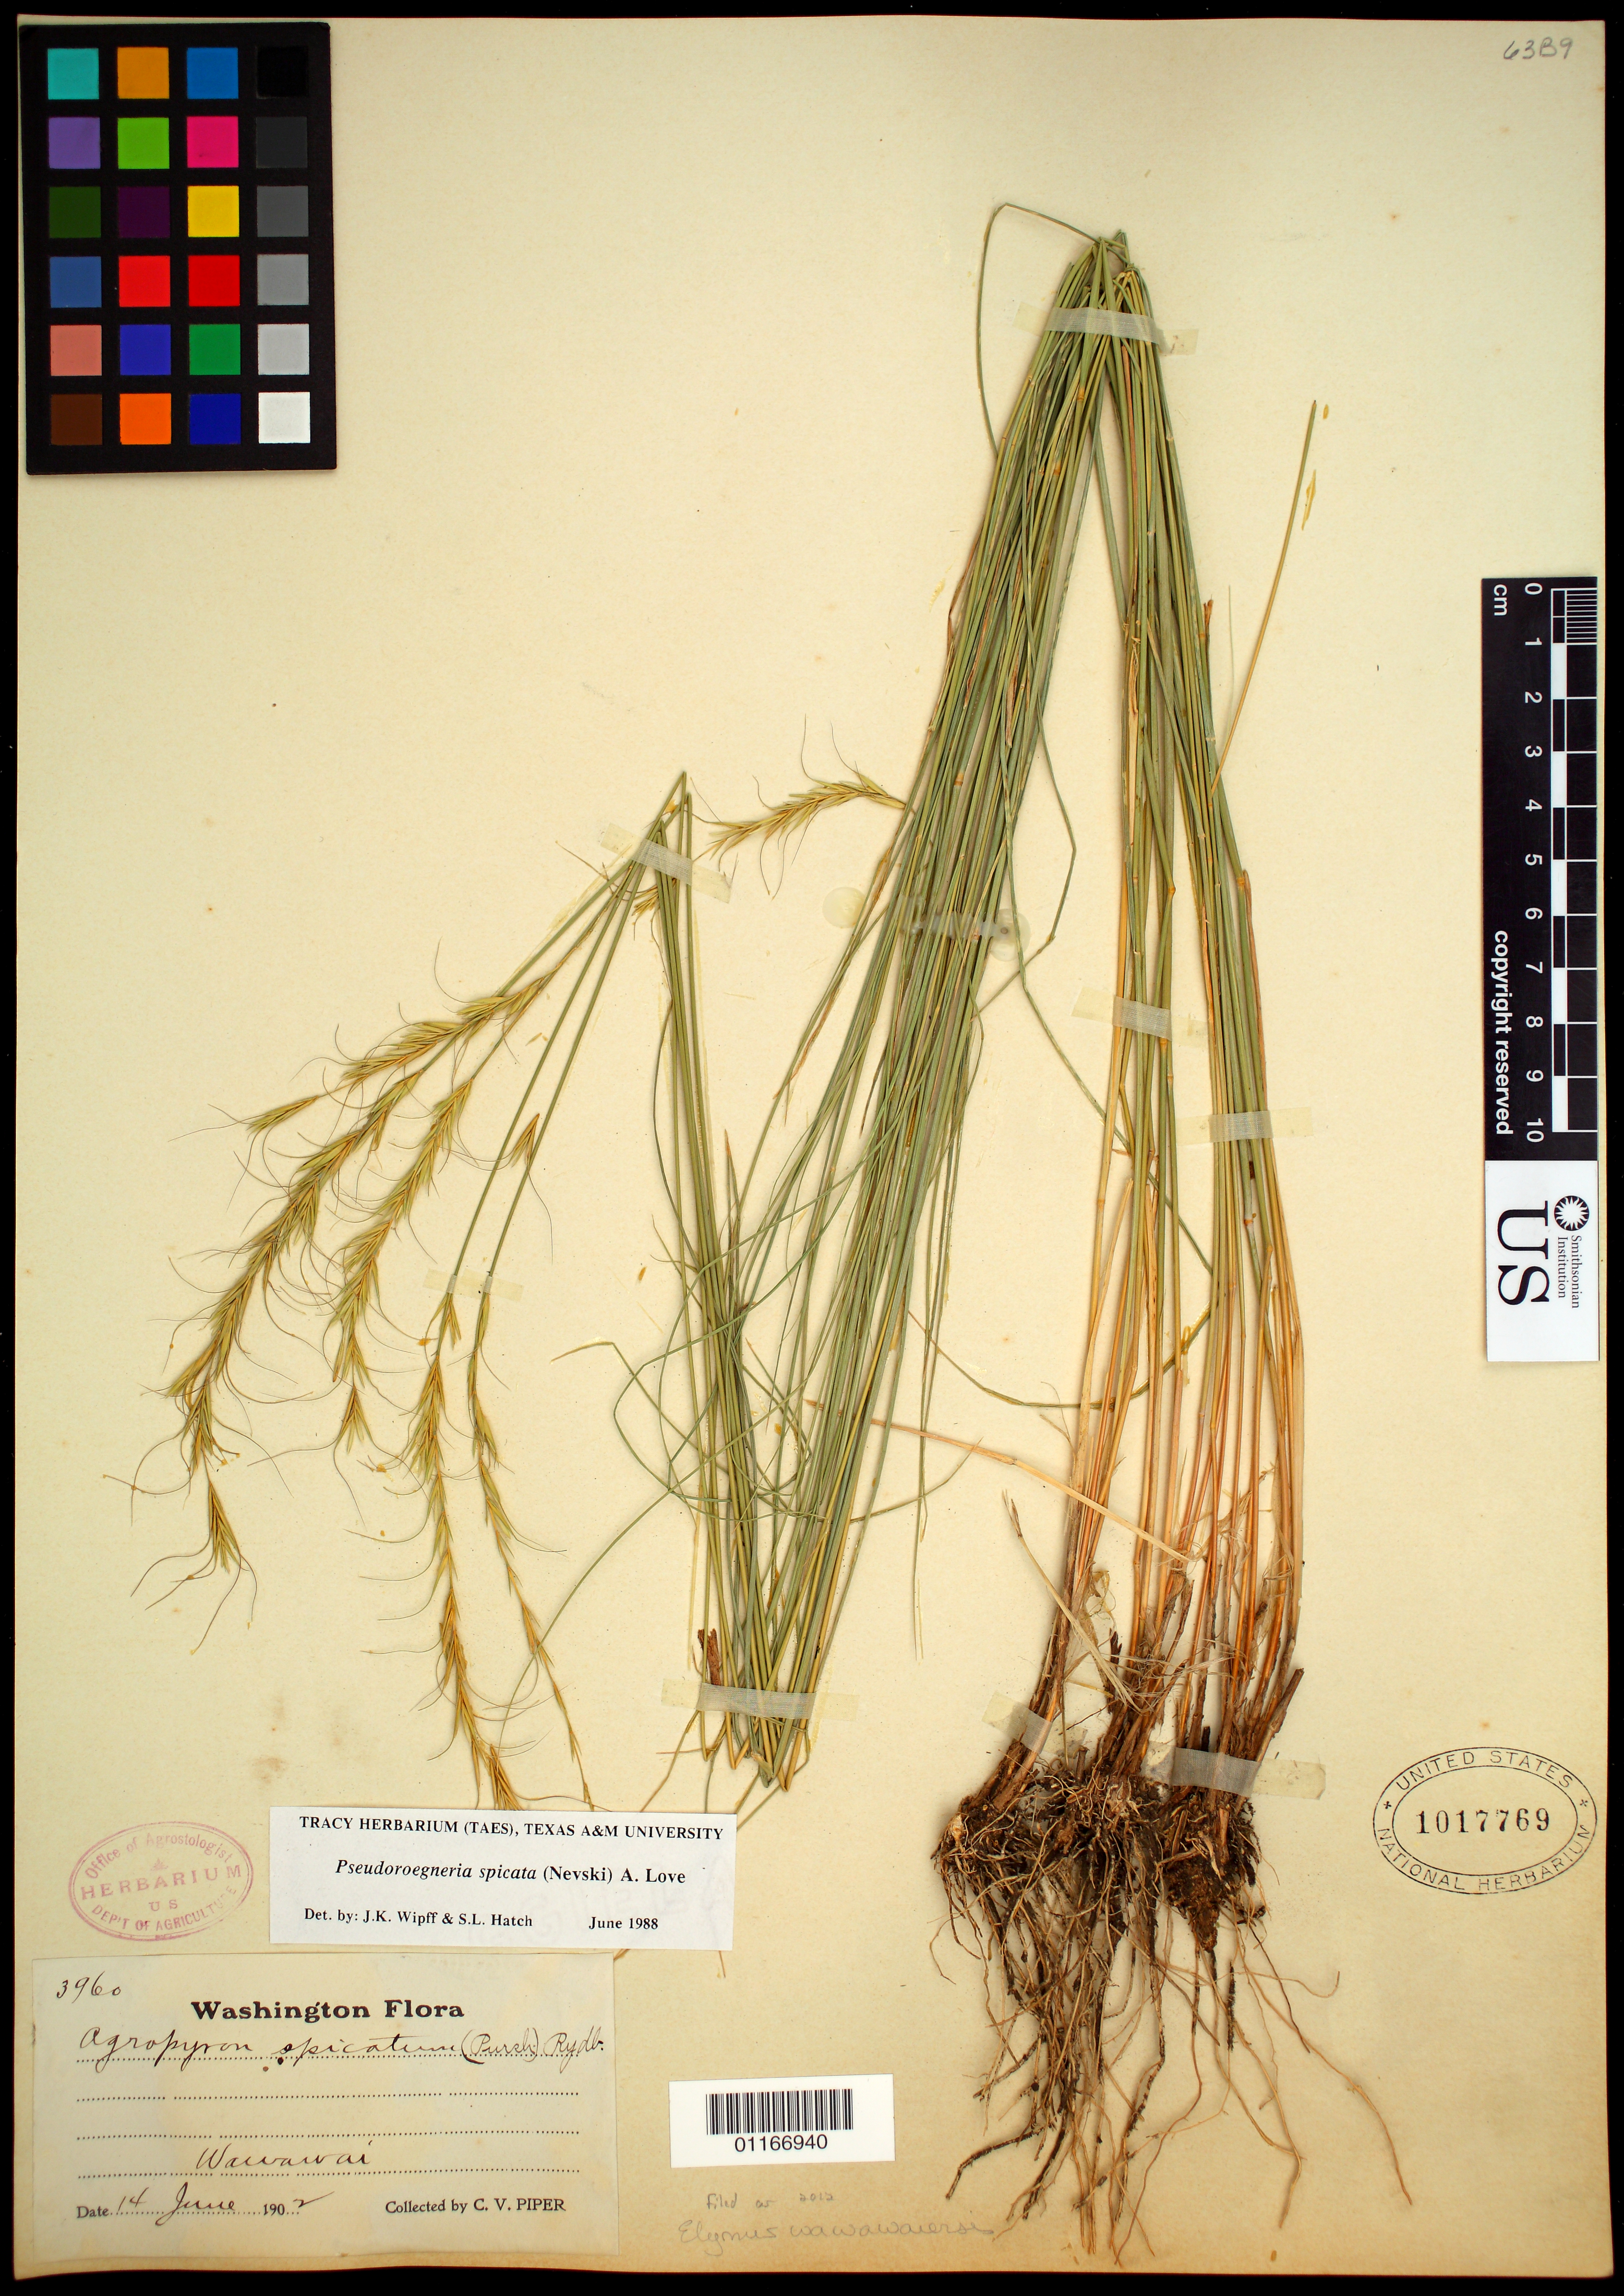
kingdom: Plantae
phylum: Tracheophyta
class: Liliopsida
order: Poales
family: Poaceae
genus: Elymus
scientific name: Elymus wawawaiensis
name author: J.R. Carlson & Barkworth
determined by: Poaceae Reorganization Project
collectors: C. V. Piper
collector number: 3960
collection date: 1902-06-14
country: United States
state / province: Washington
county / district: Whitman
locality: Wawawai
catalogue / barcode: US 1017769